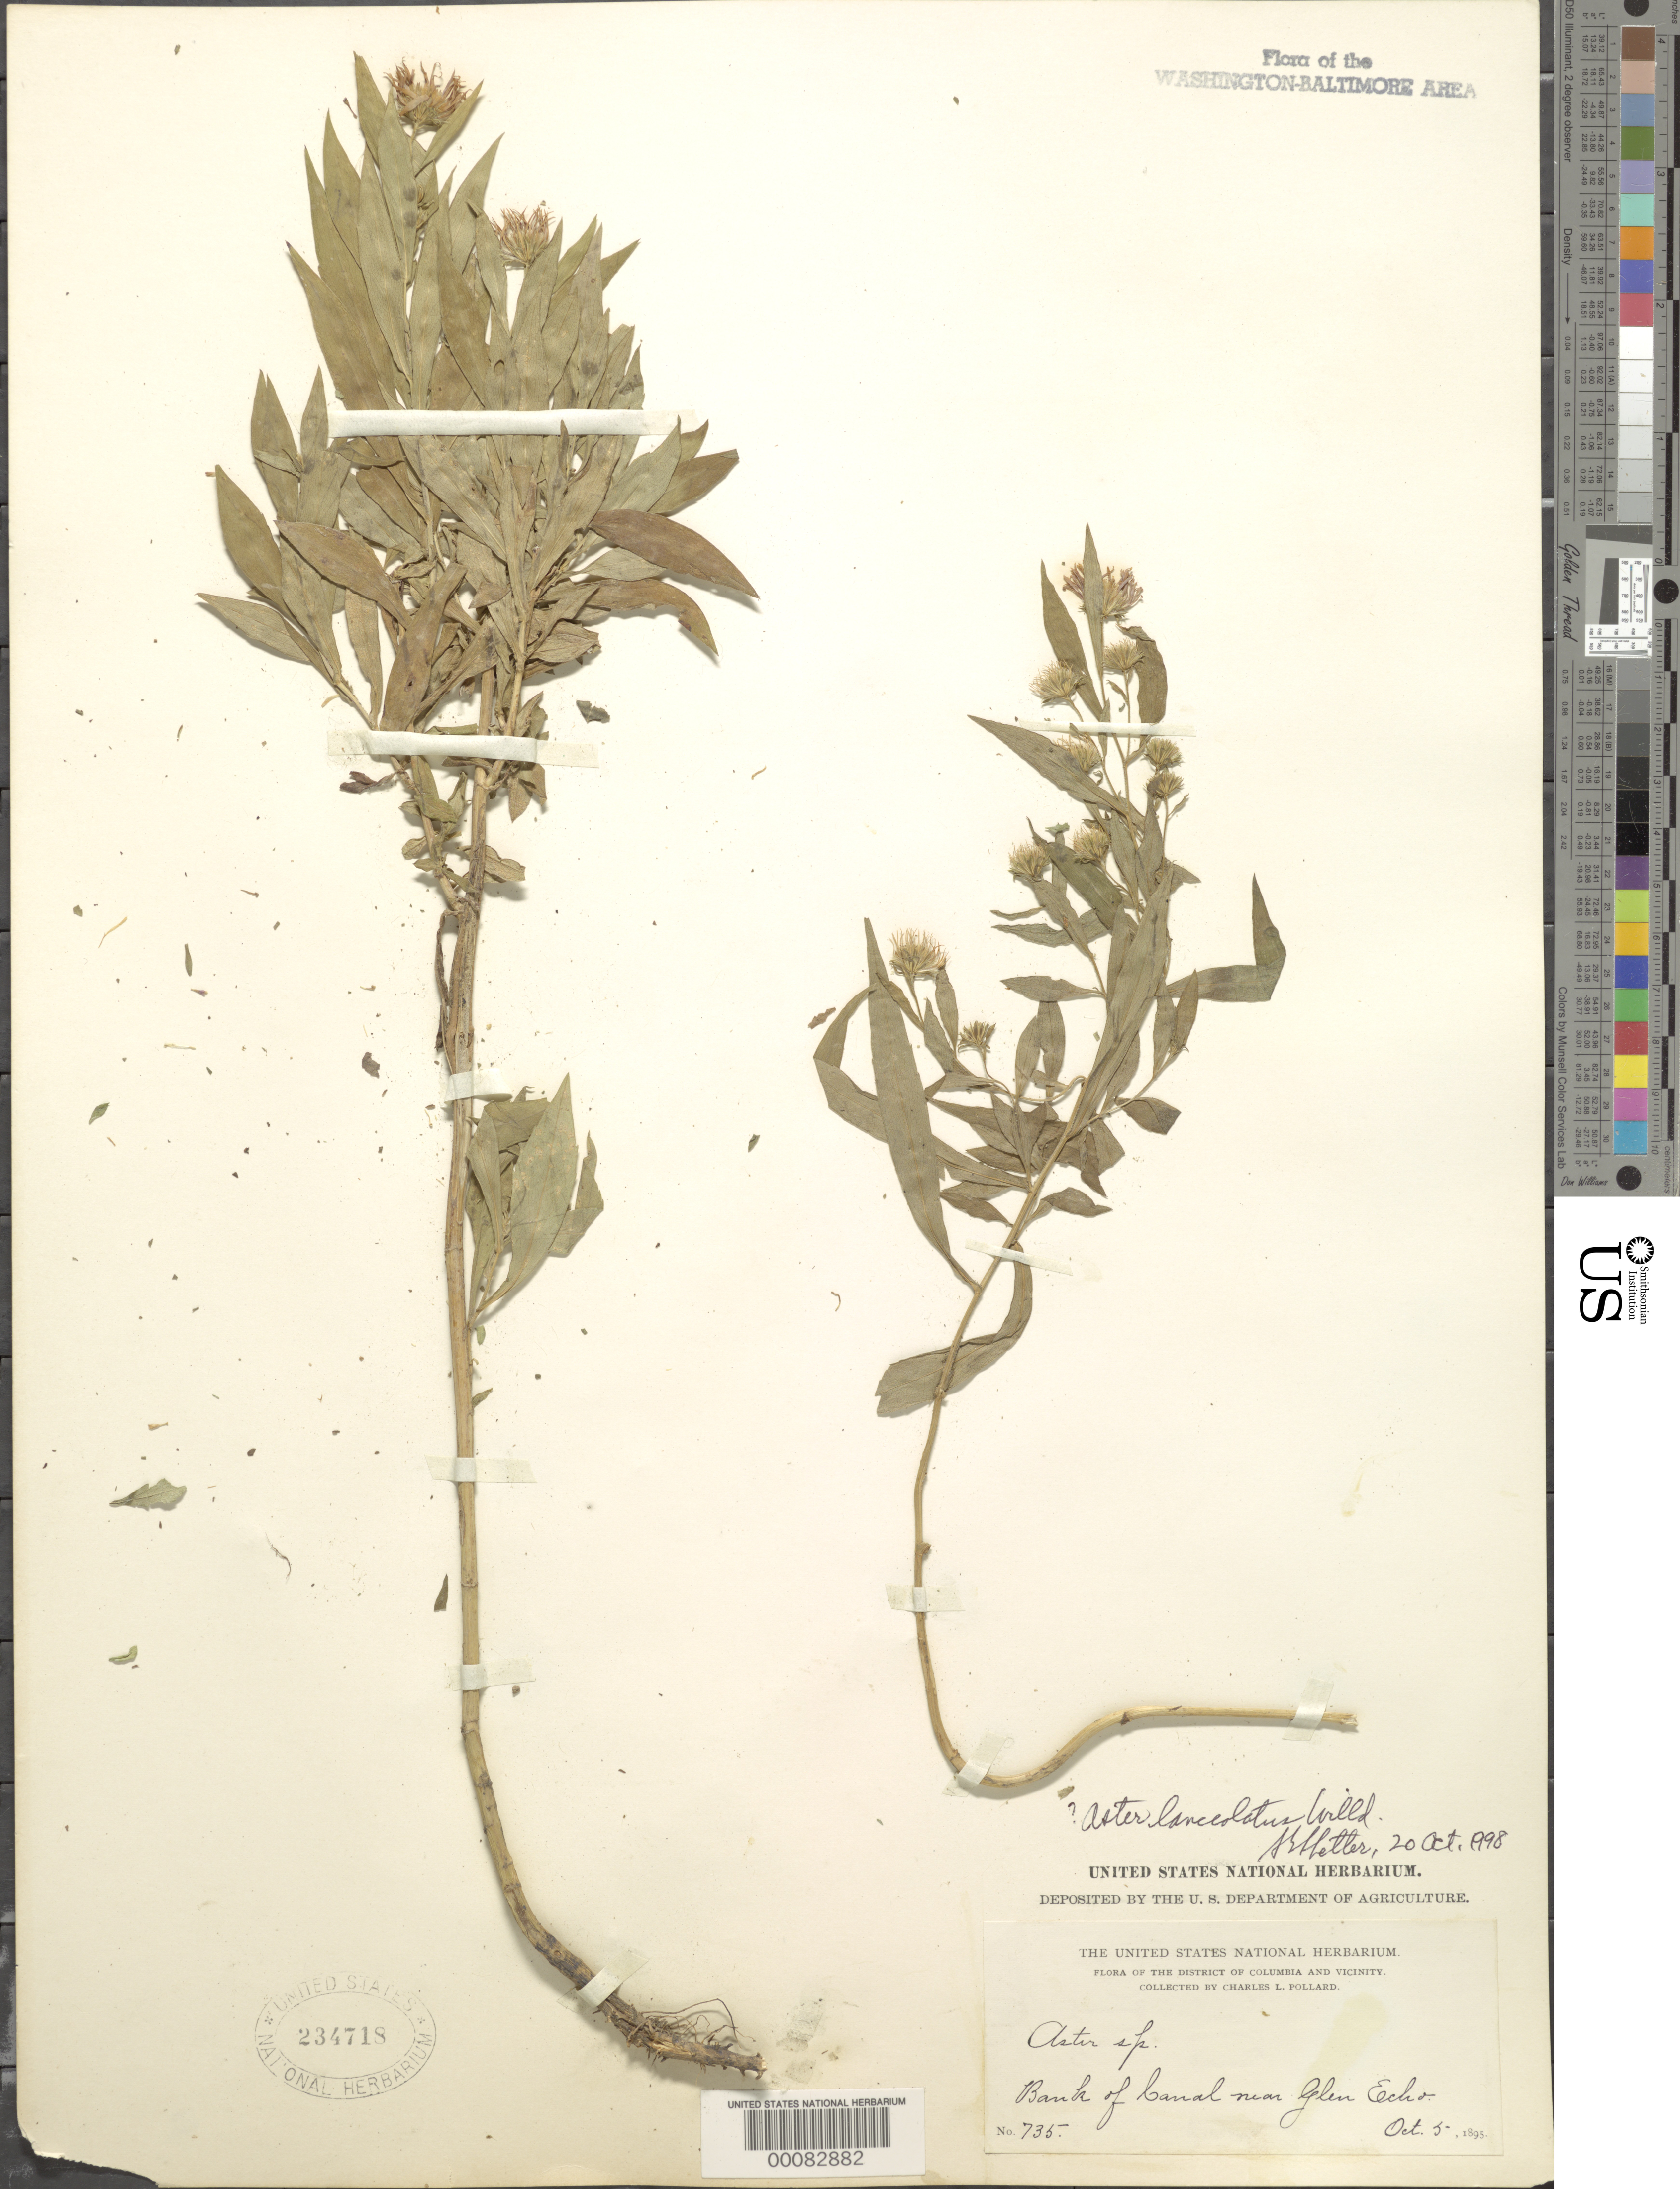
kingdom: Plantae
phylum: Tracheophyta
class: Magnoliopsida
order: Asterales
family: Asteraceae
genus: Symphyotrichum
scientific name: Symphyotrichum lanceolatum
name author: (Willd.) G.L. Nesom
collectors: C. L. Pollard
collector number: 735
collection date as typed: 05 Oct 1895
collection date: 1895-10-05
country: United States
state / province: Maryland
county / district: Montgomery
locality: Canal bank near Glen Echo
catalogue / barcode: US 234718